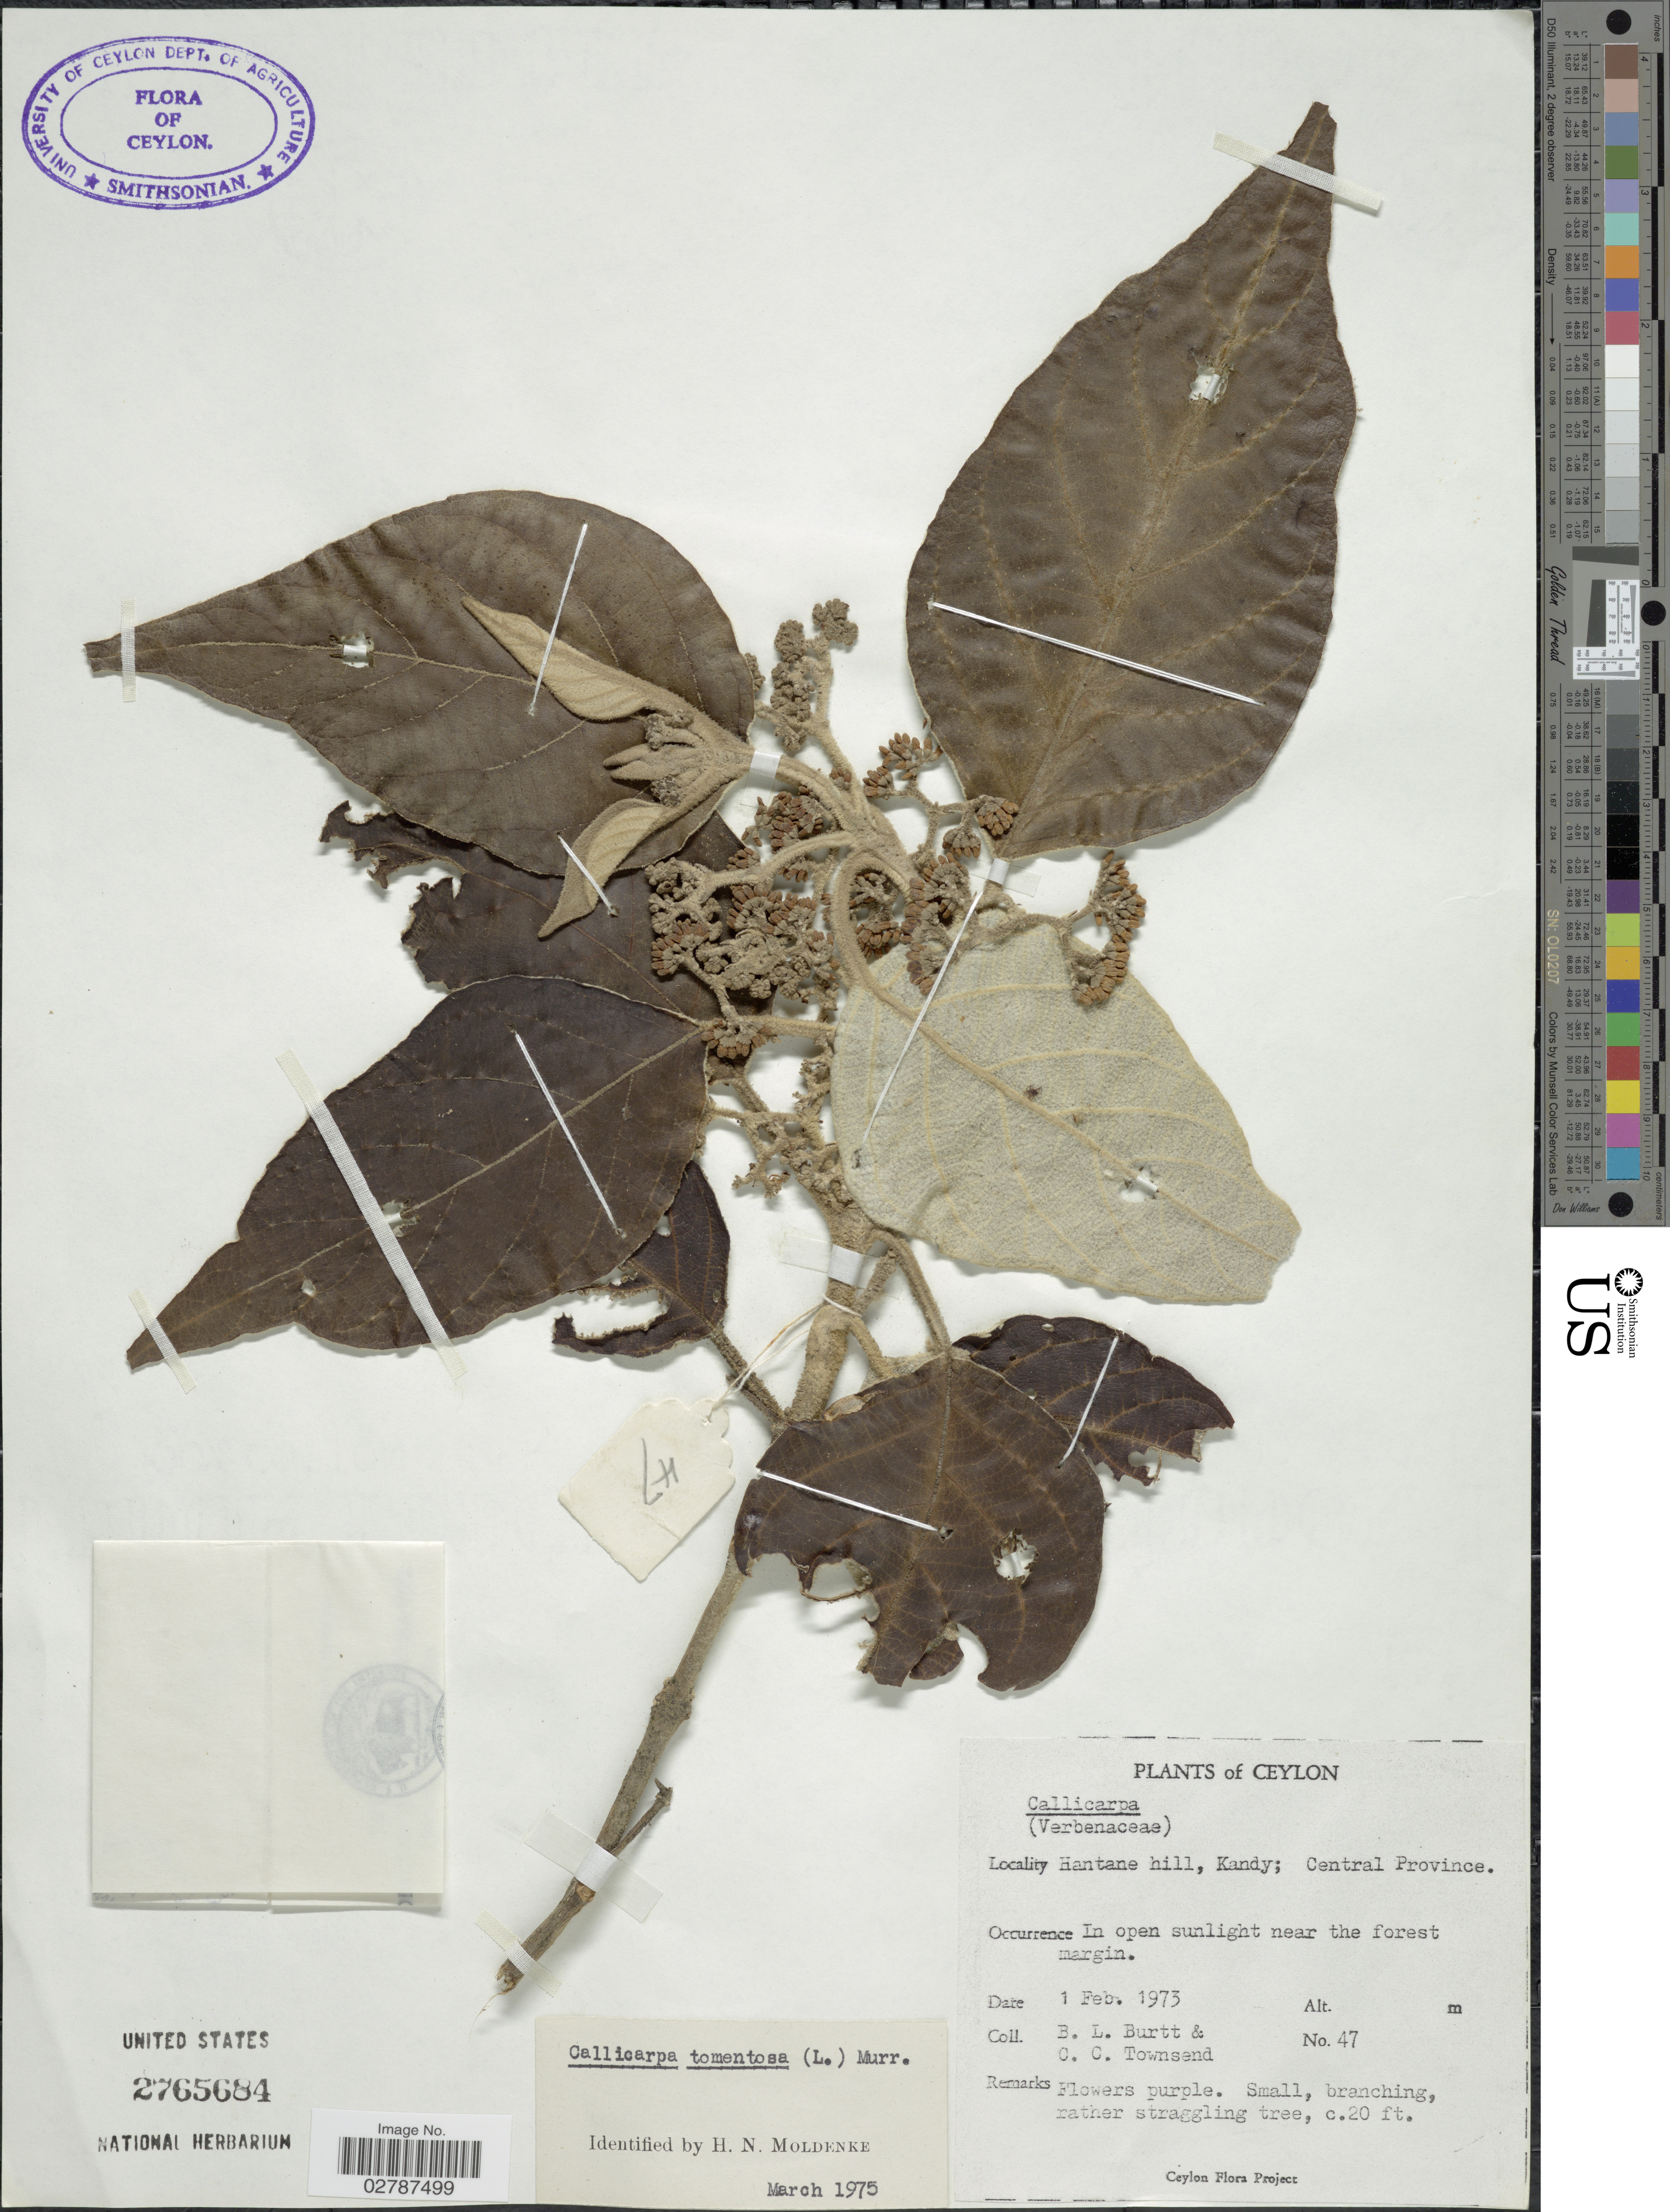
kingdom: Plantae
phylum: Tracheophyta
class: Magnoliopsida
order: Lamiales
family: Lamiaceae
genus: Callicarpa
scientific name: Callicarpa tomentosa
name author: (L.) L.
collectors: B. L. Burtt & C. C. Townsend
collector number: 47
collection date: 1973-02-01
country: Sri Lanka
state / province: Central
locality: Ceylon, Hantane hill, Kandy; Central Province.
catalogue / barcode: US 2765684